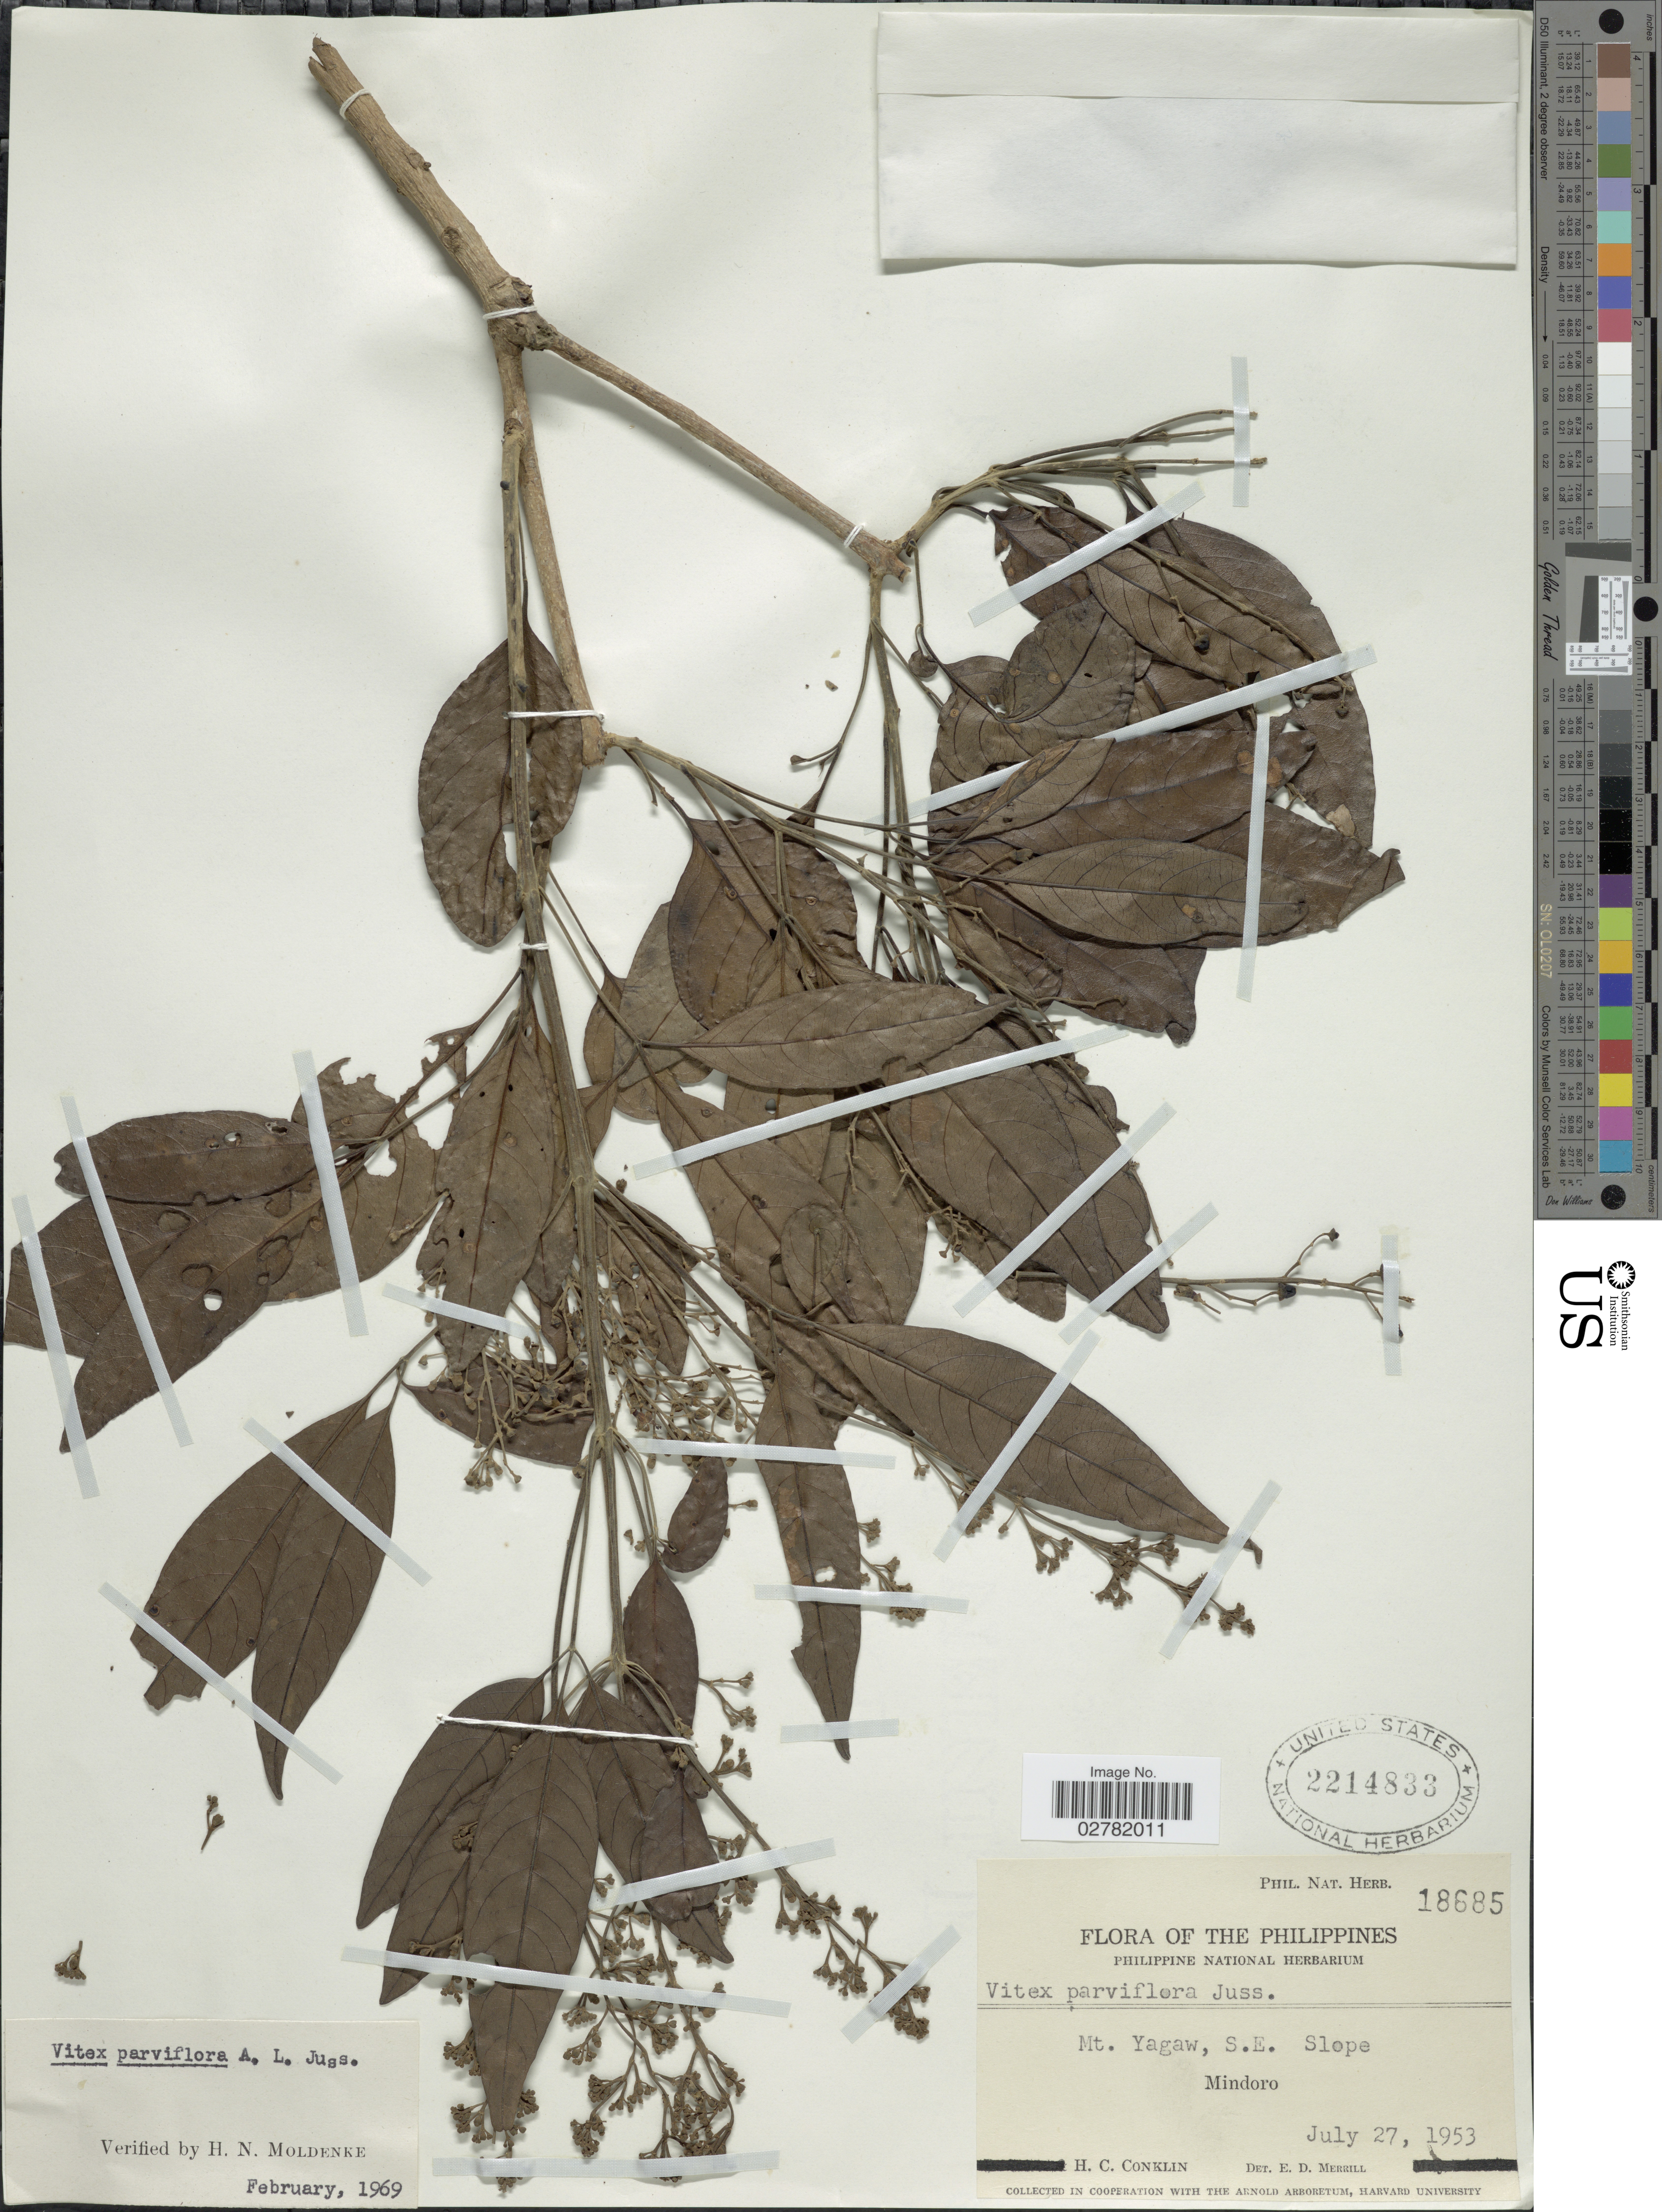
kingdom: Plantae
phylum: Tracheophyta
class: Magnoliopsida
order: Lamiales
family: Lamiaceae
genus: Vitex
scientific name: Vitex parviflora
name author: Juss.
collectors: H. Conklin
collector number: Phil.Nat.Herb. 18685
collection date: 1953-07-27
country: Philippines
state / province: Mimaropa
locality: Mt. Yagaw, S.E. Slope. Mindoro.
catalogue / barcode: US 2214833